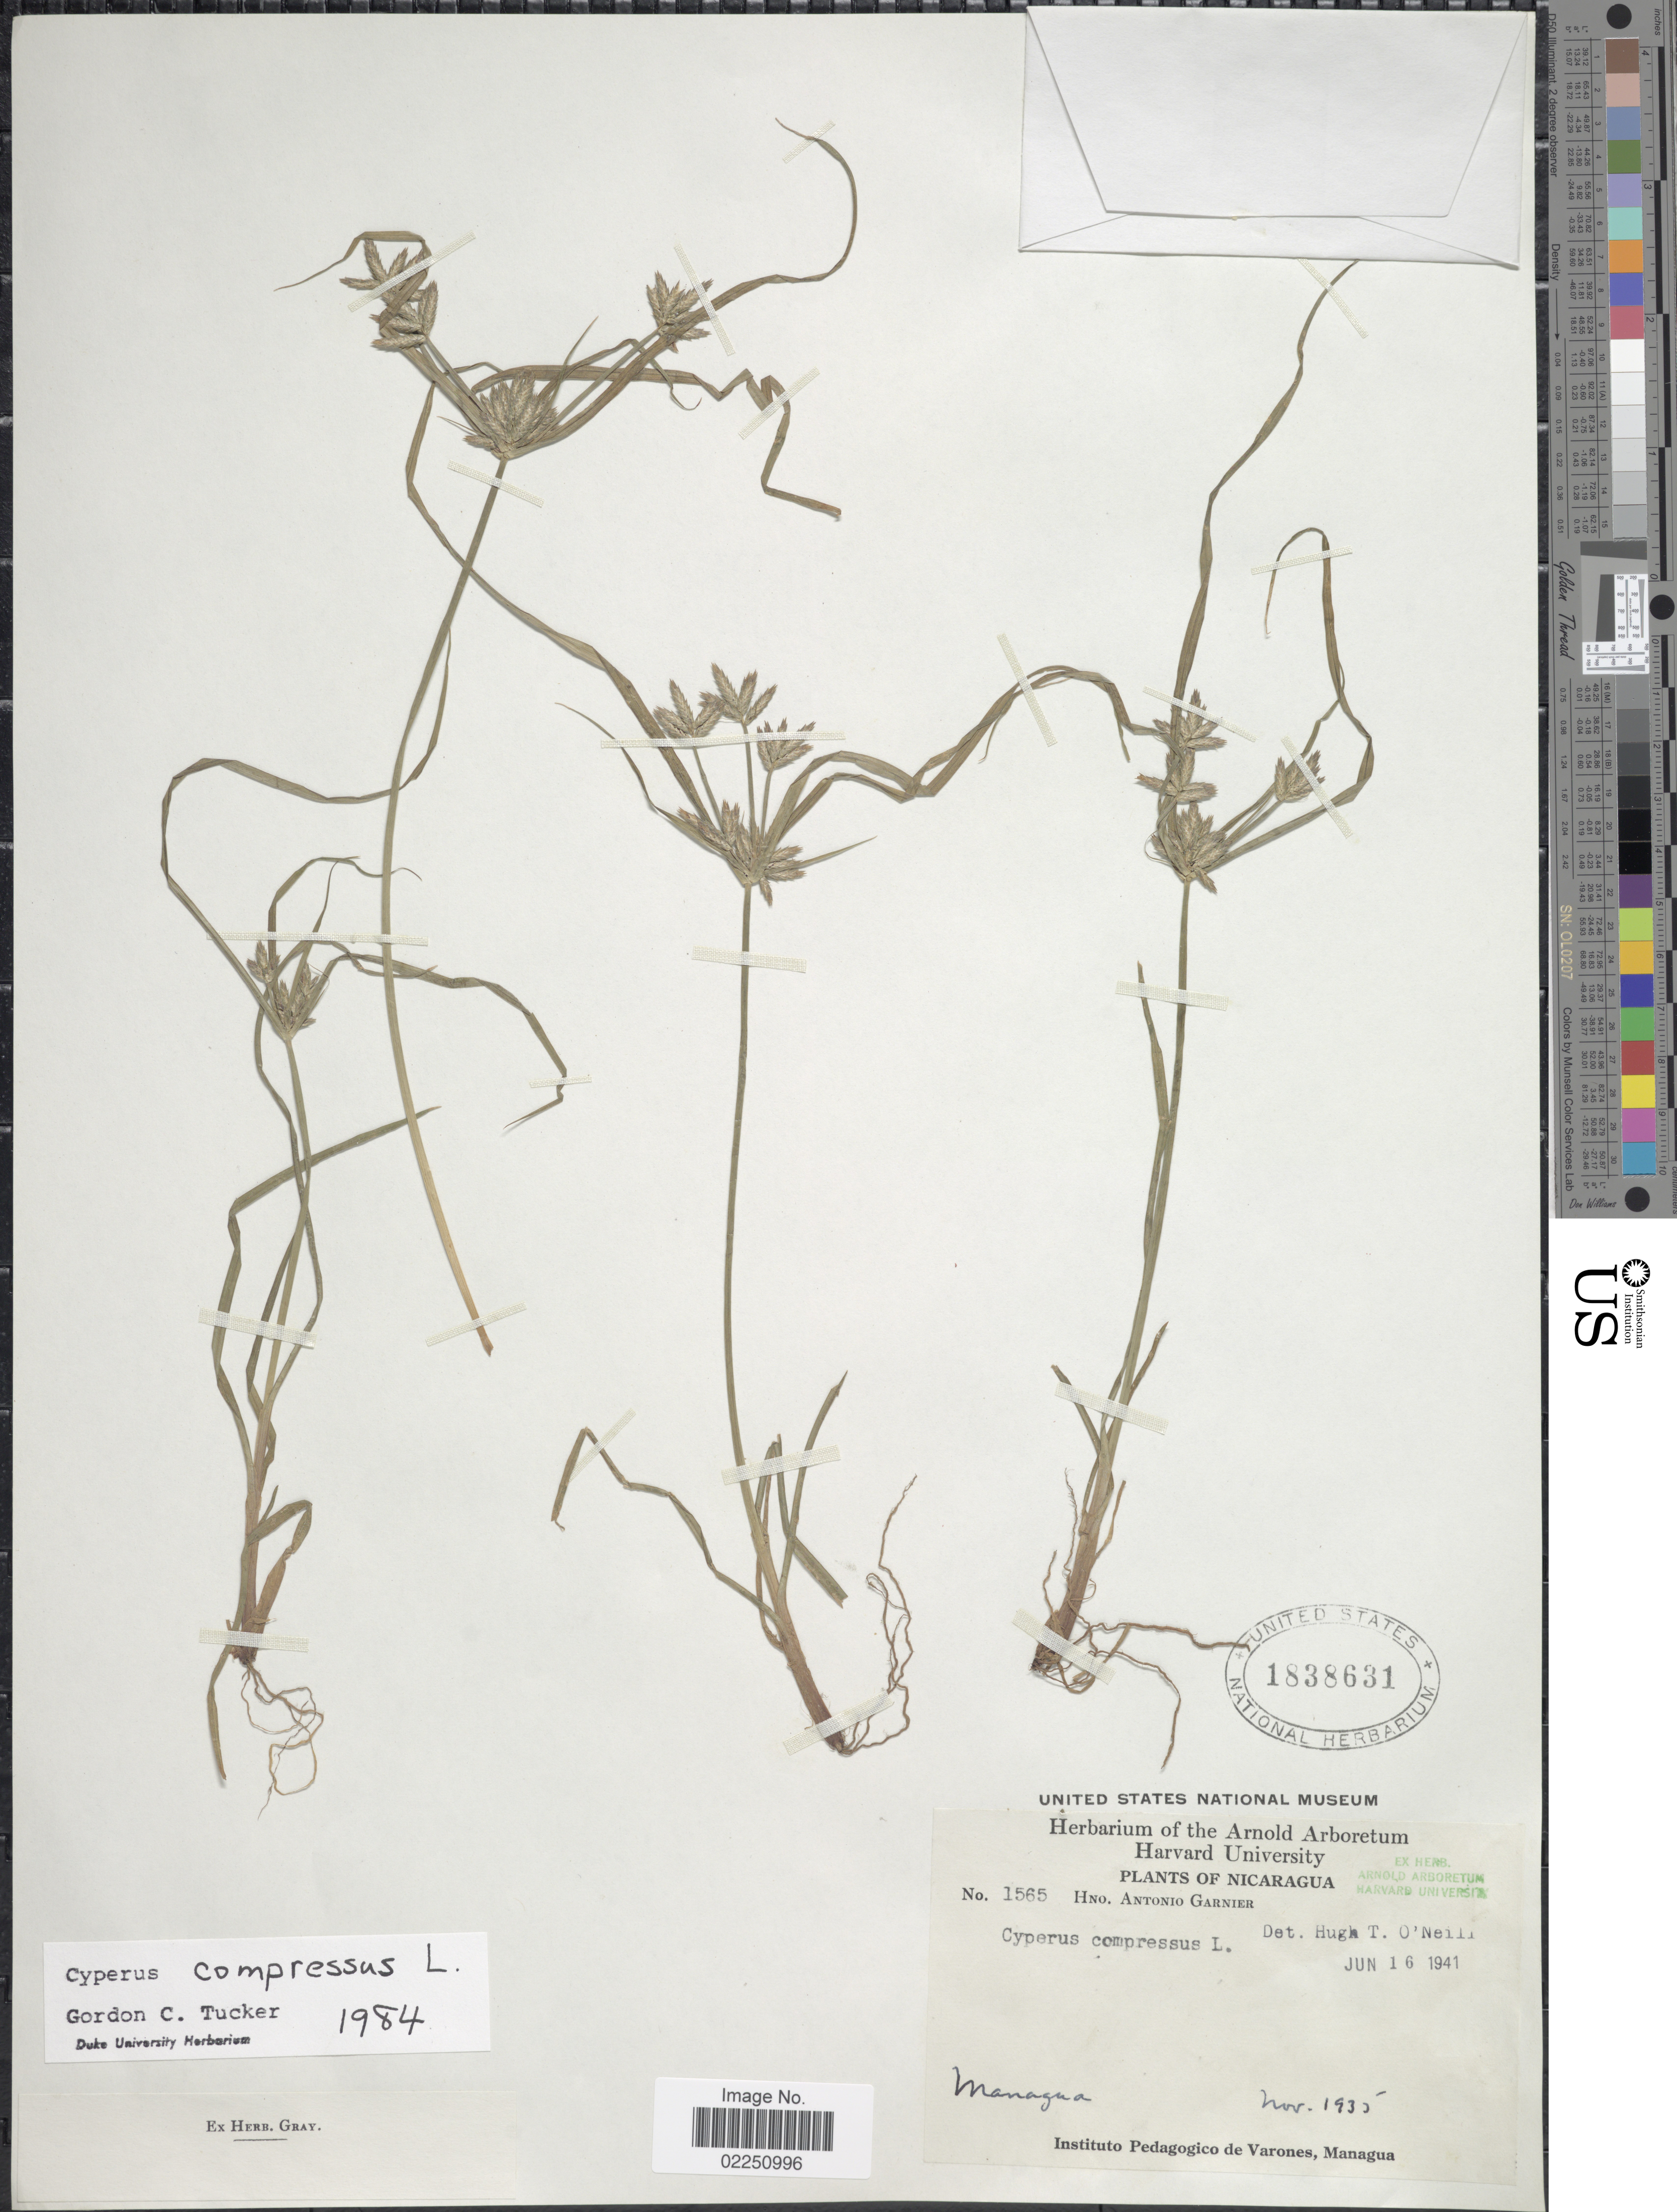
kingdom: Plantae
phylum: Tracheophyta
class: Liliopsida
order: Poales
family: Cyperaceae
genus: Cyperus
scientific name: Cyperus compressus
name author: L.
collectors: Bro. A. Garnier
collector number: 1565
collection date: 1935-11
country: Nicaragua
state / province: Managua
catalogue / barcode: US 1838631